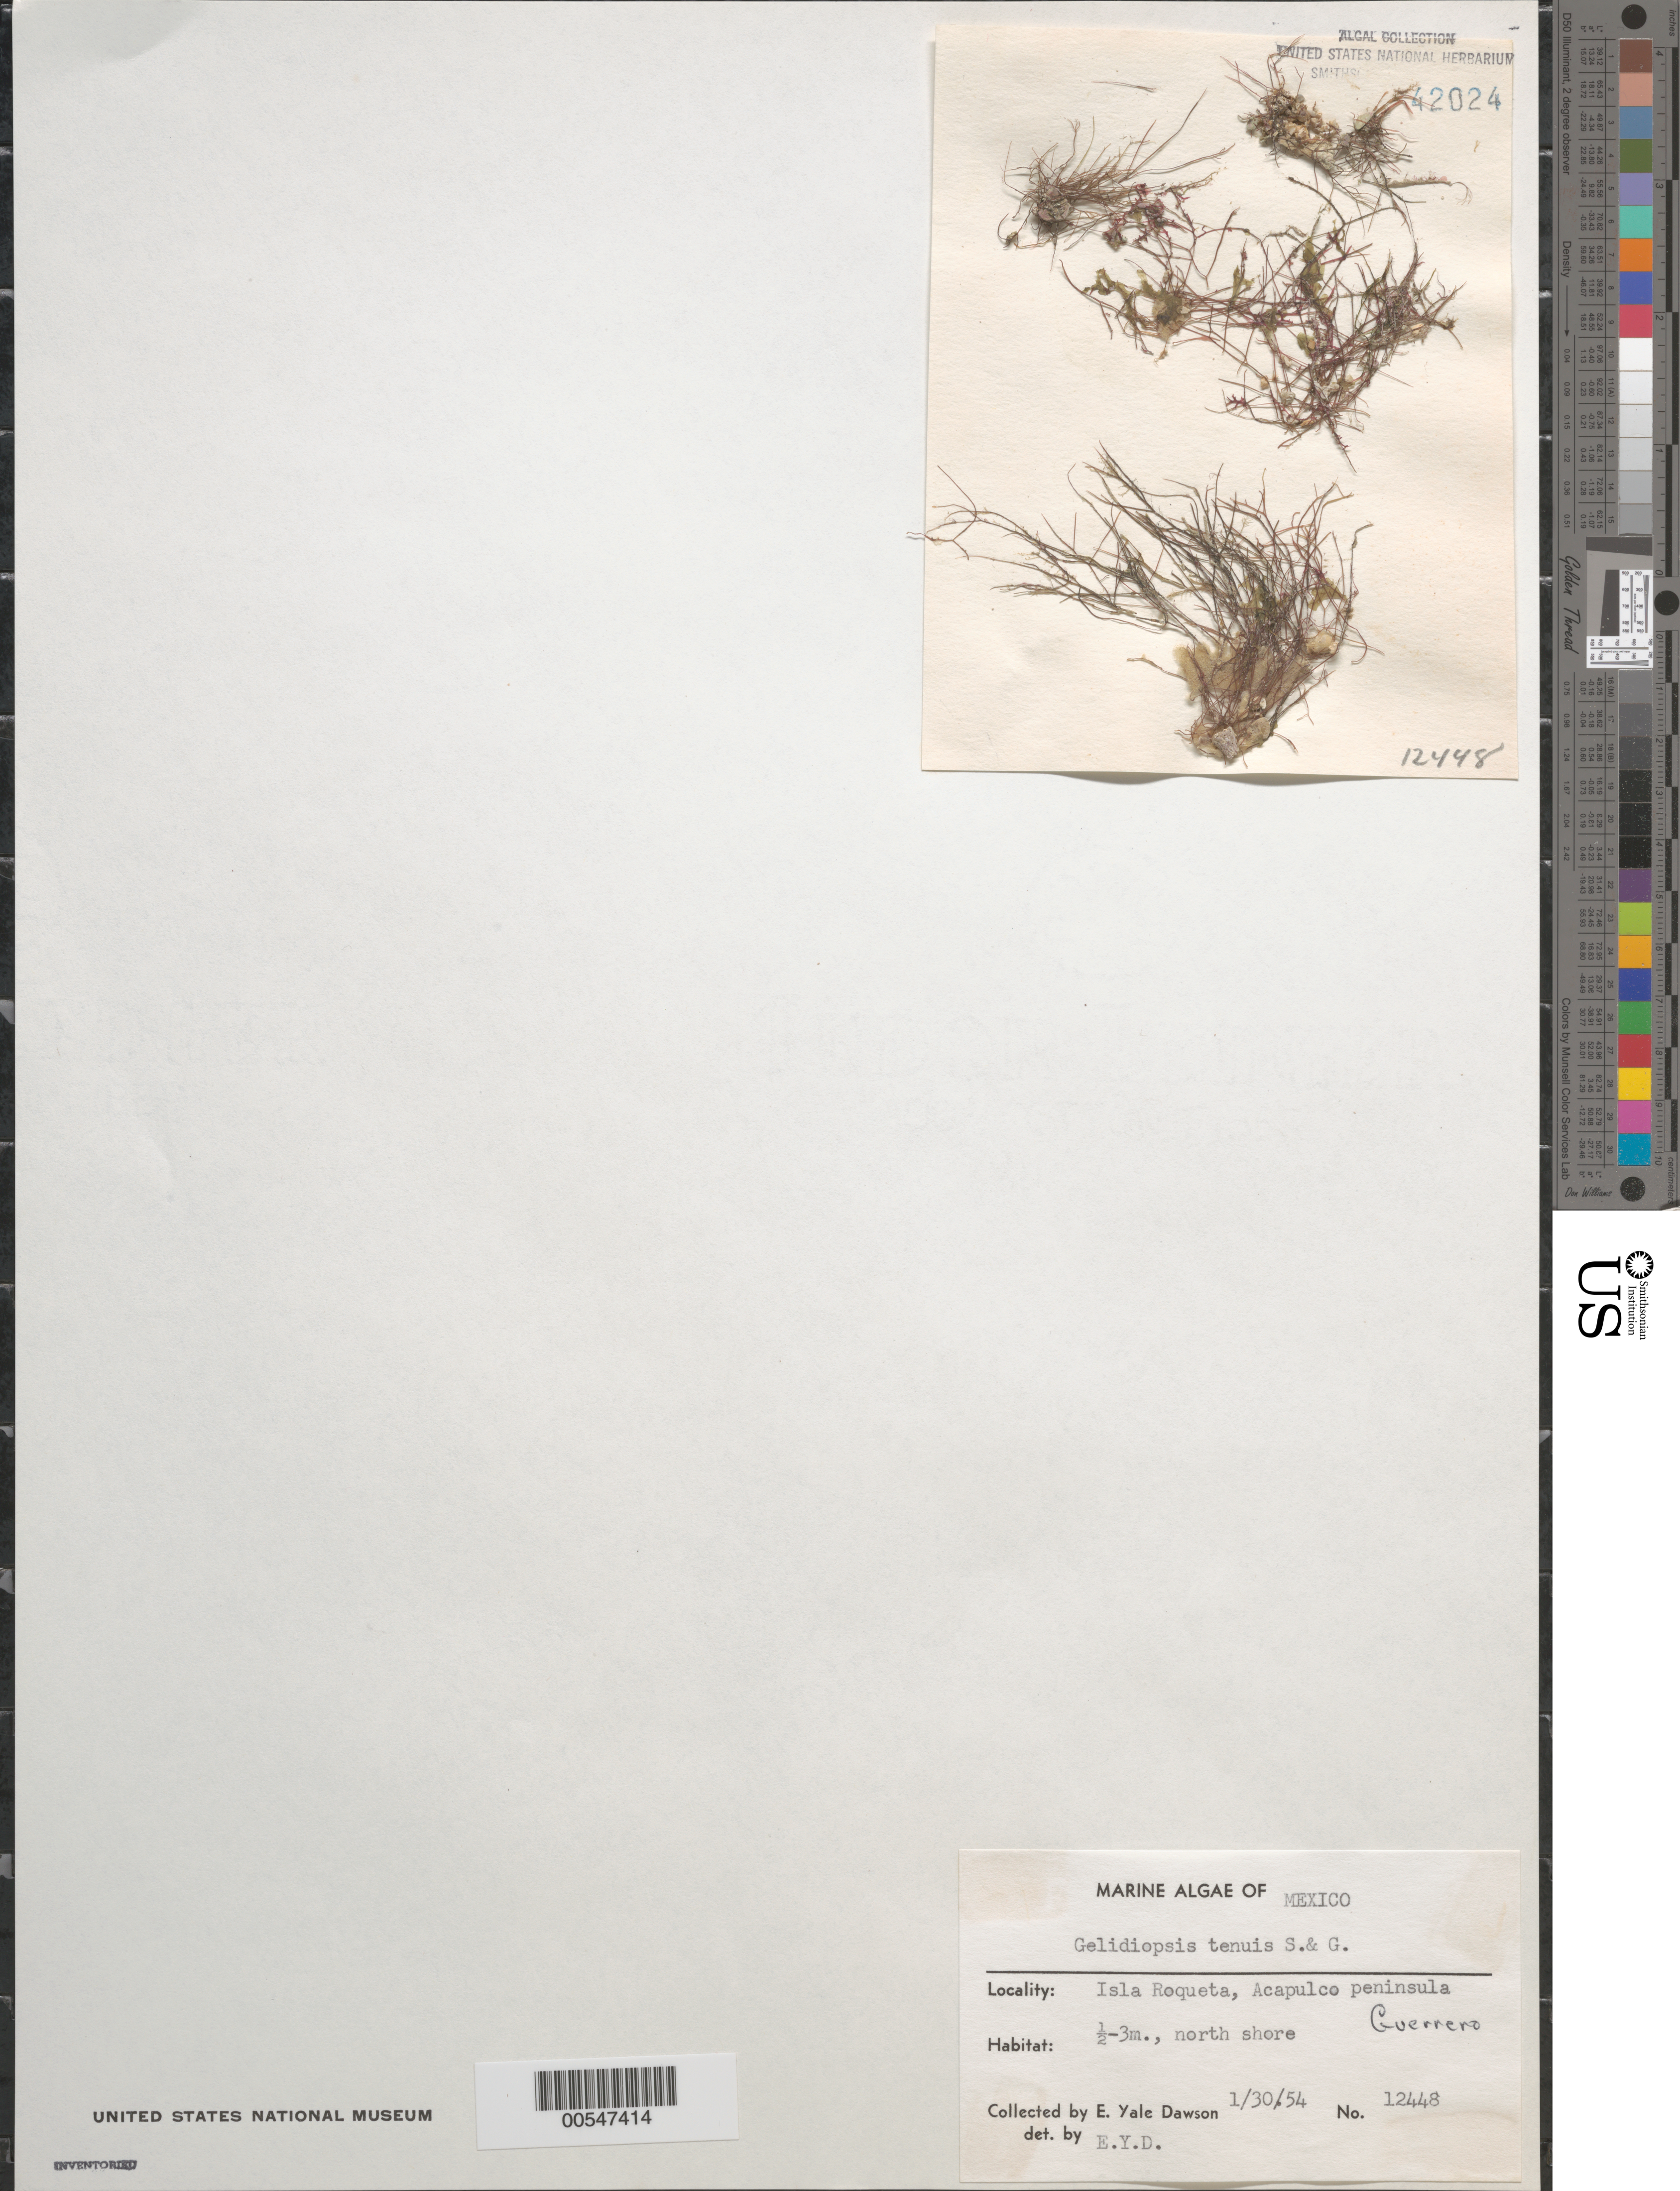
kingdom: Plantae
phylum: Rhodophyta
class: Florideophyceae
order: Gracilariales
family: Gracilariaceae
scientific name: Gelidiopsis tenuis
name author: Setch. & N.L. Gardner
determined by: Algae name updating Project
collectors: E. Y. Dawson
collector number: EYD 12448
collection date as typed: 30 Jan 1954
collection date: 1954-01-30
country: Mexico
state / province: Guerrero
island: Isla Roqueta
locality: Acapulco Peninsula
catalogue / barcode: US 42024